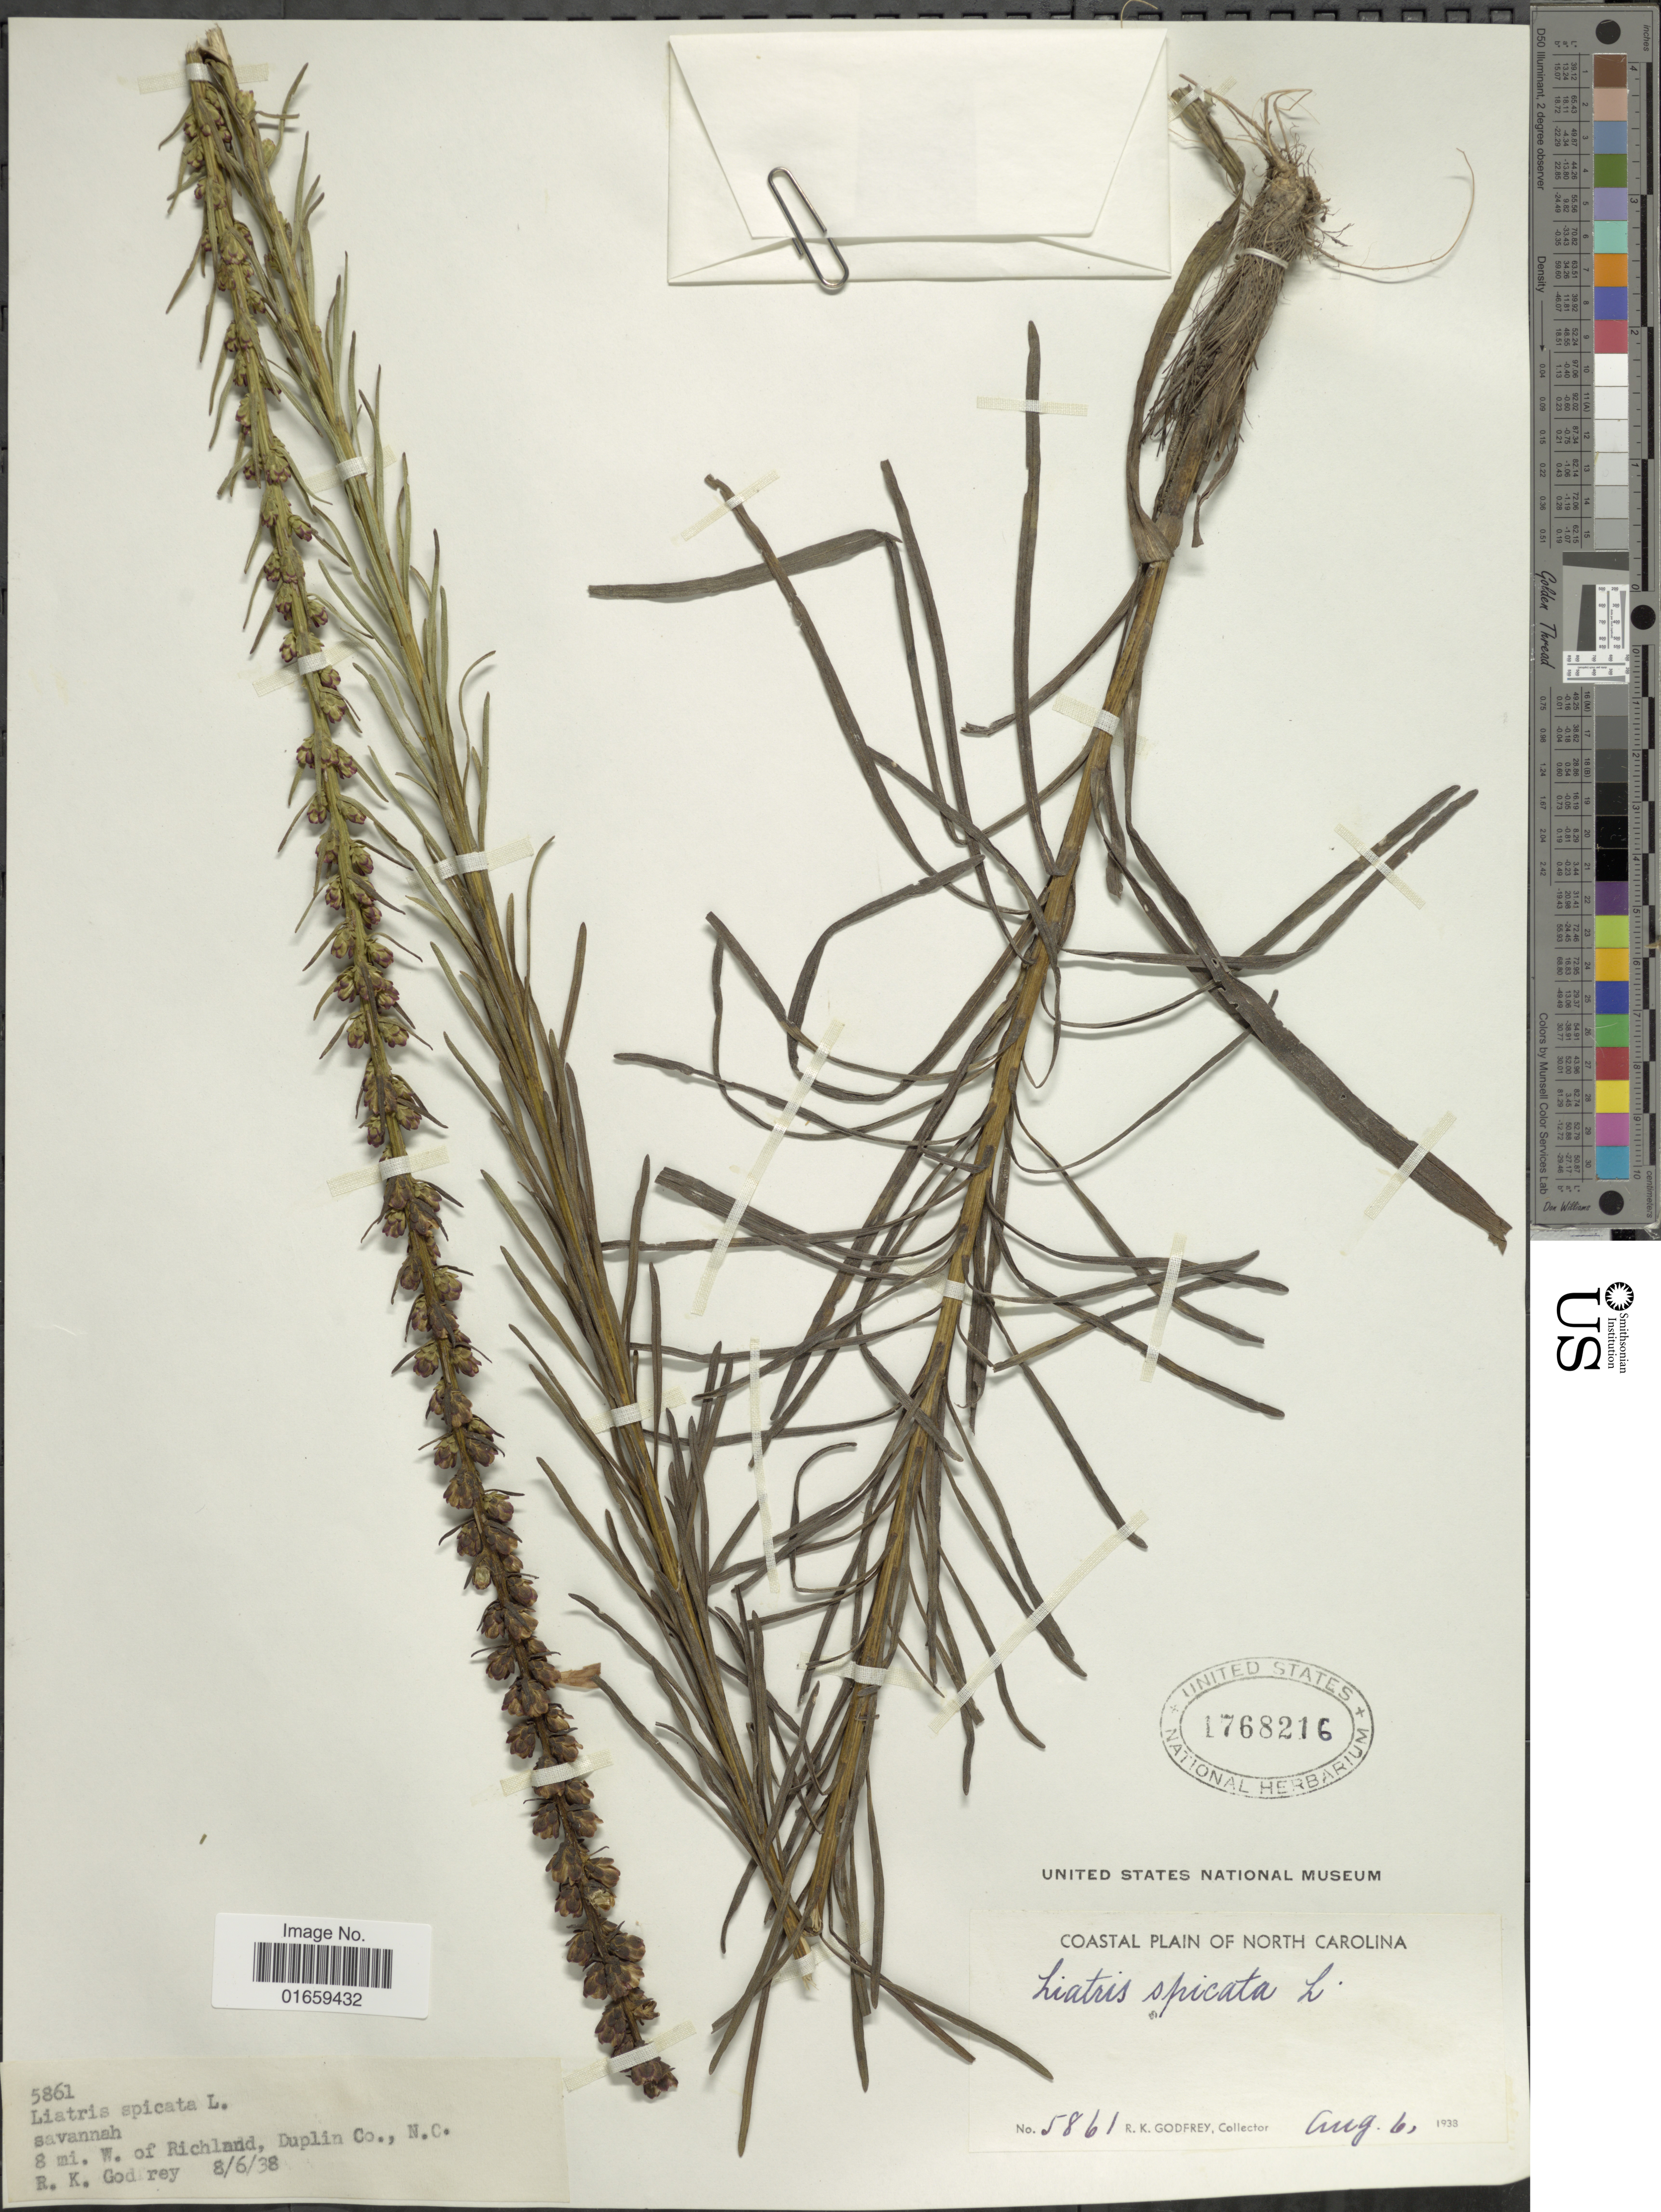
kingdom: Plantae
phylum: Tracheophyta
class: Magnoliopsida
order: Asterales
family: Asteraceae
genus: Liatris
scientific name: Liatris spicata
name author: (L.) Willd.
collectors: R. K. Godfrey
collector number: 5861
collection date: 1938-08-06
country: United States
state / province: North Carolina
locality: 8 mi. W. of Richland, Duplin Co., N. C.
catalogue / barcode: US 1768216